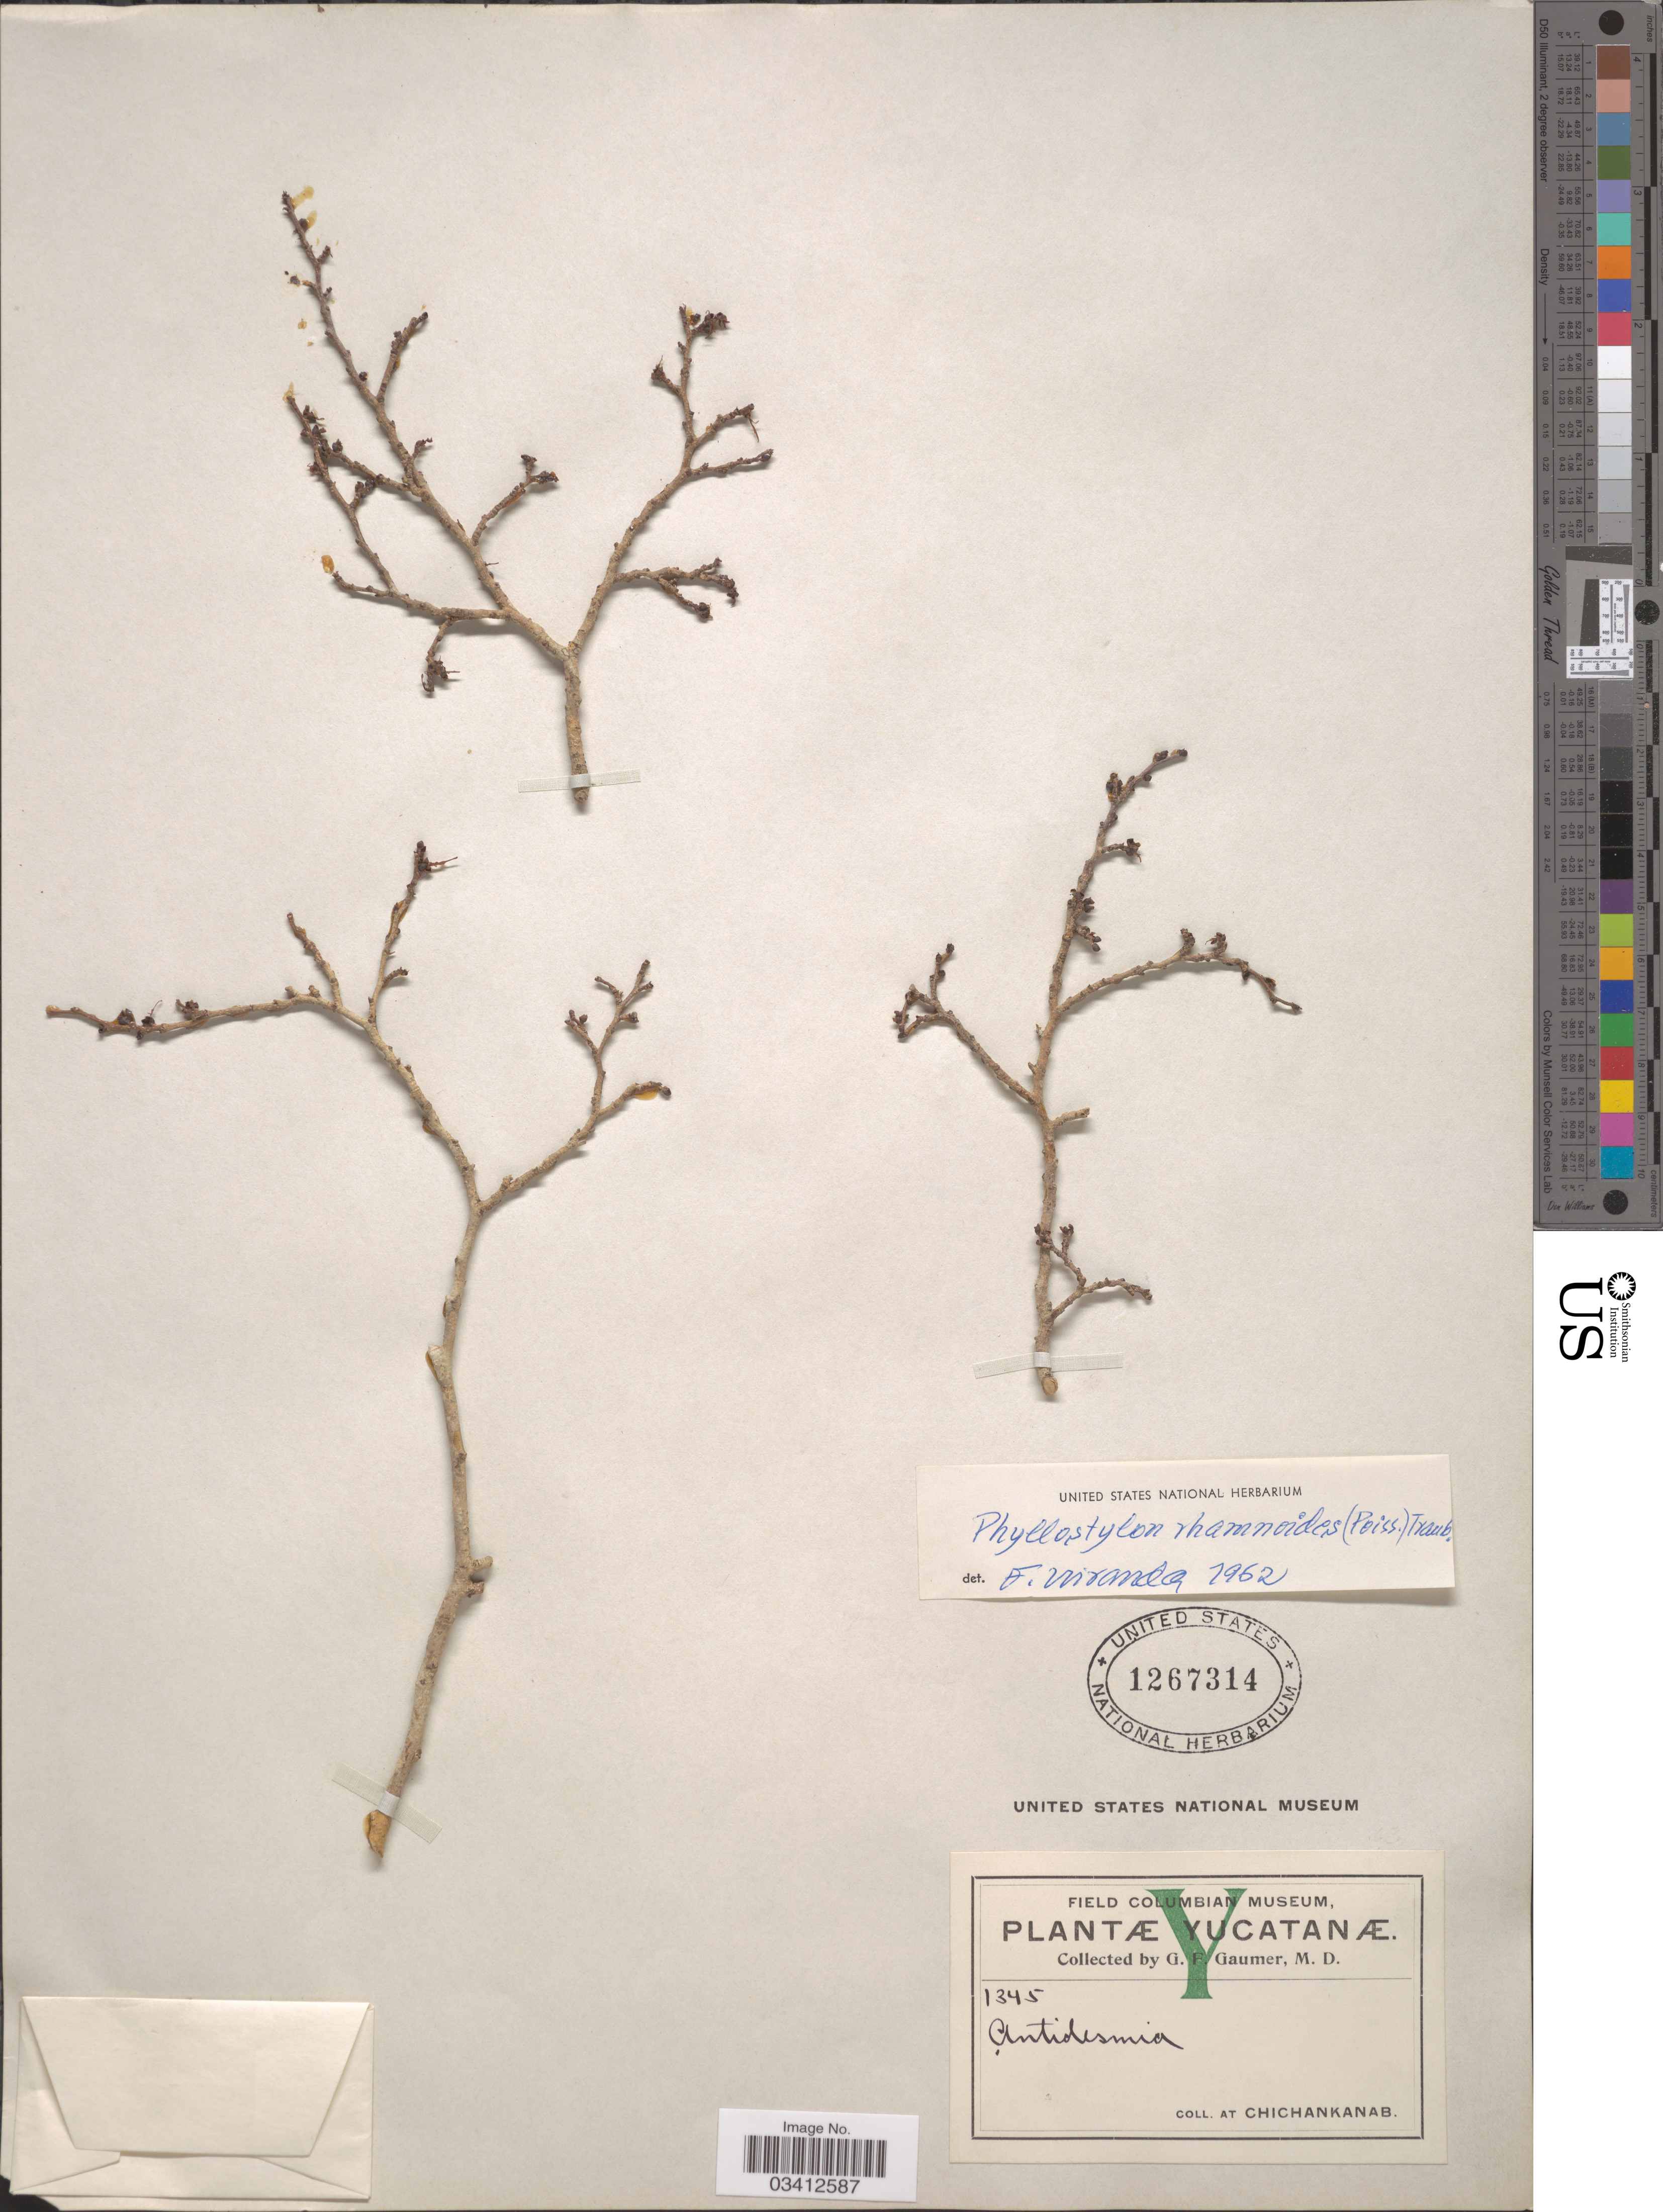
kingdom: Plantae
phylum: Tracheophyta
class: Magnoliopsida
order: Rosales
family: Ulmaceae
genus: Phyllostylon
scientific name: Phyllostylon rhamnoides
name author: (J. Poiss.) Taub.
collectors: G. F. Gaumer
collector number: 1345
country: Mexico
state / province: Yucatán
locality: At Chichankanab.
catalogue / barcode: US 1267314